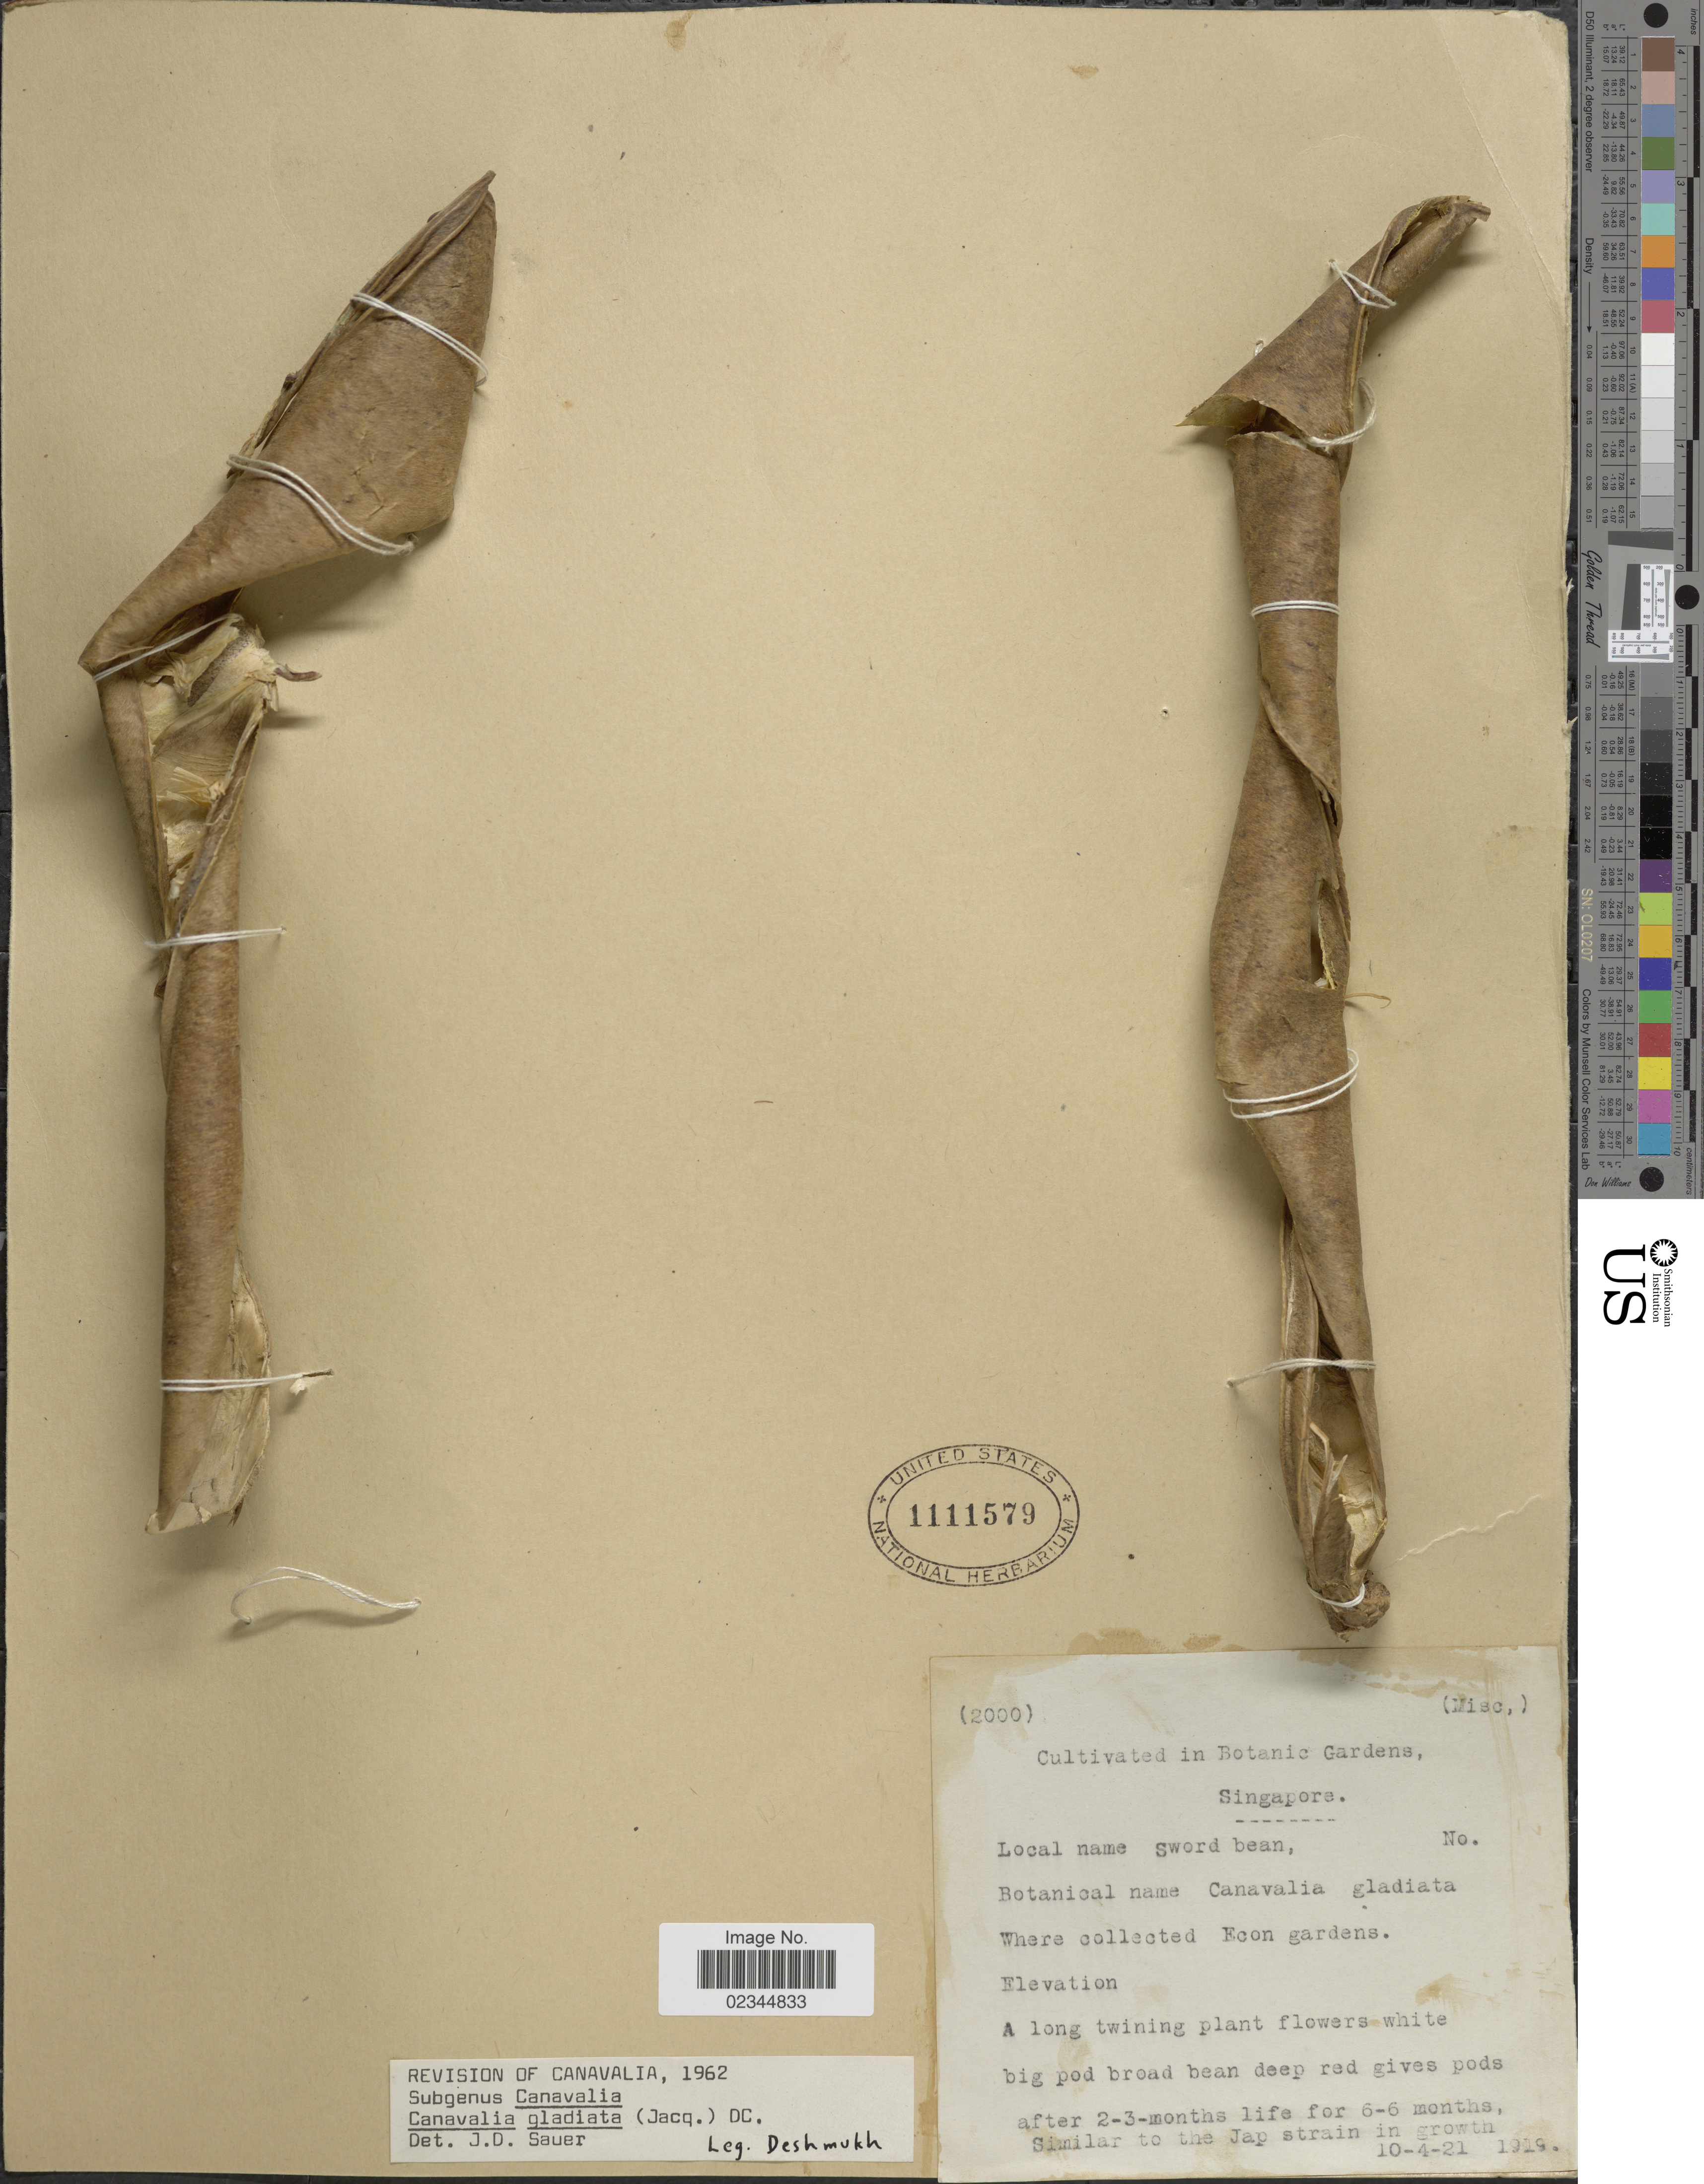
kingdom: Plantae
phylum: Tracheophyta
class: Magnoliopsida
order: Fabales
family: Fabaceae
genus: Canavalia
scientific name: Canavalia gladiata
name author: (Jacq.) DC.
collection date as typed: Transcribed d/m/y: 10/4/21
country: Singapore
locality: Botanic Gardens. Econ. Gardens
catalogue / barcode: US 1111579